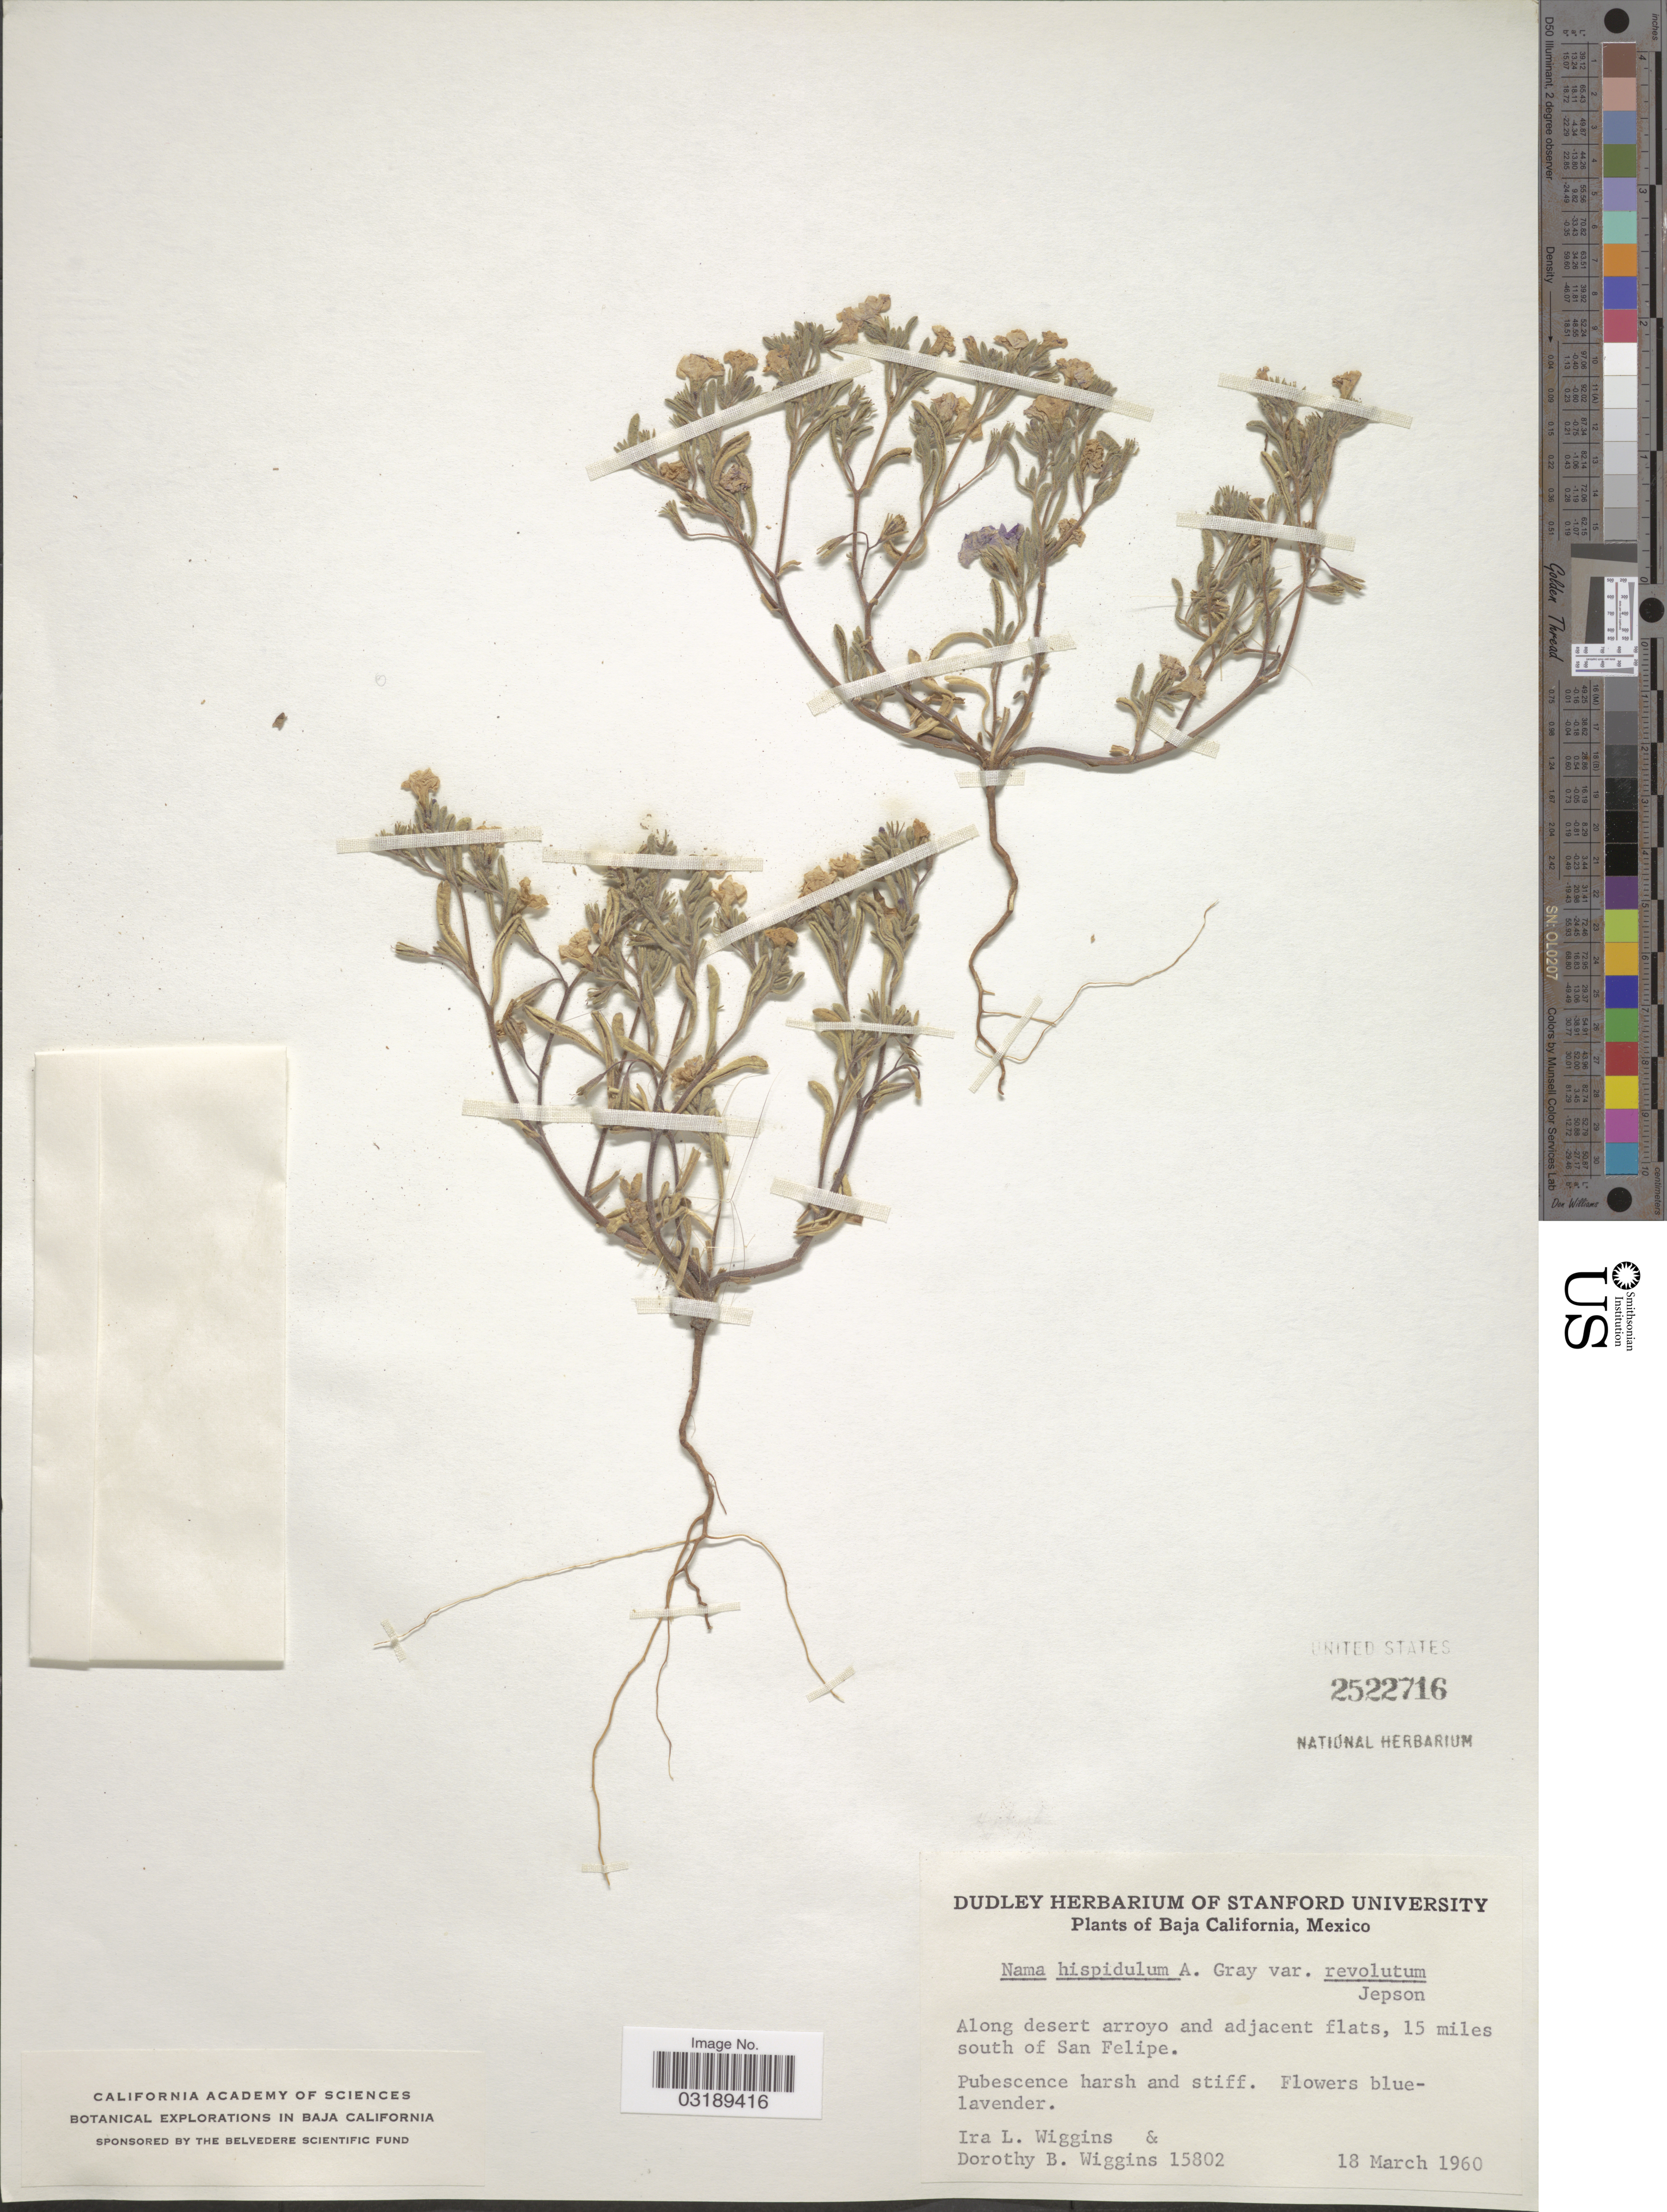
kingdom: Plantae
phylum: Tracheophyta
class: Magnoliopsida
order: Boraginales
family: Namaceae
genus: Nama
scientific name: Nama sp.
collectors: I. L. Wiggins & D. B. Wiggins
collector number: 15802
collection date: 1960-03-18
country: Mexico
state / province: Baja California Norte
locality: Along desert arroyo and adjacent flats, 15 miles south of San Felipe.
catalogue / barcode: US 2522716